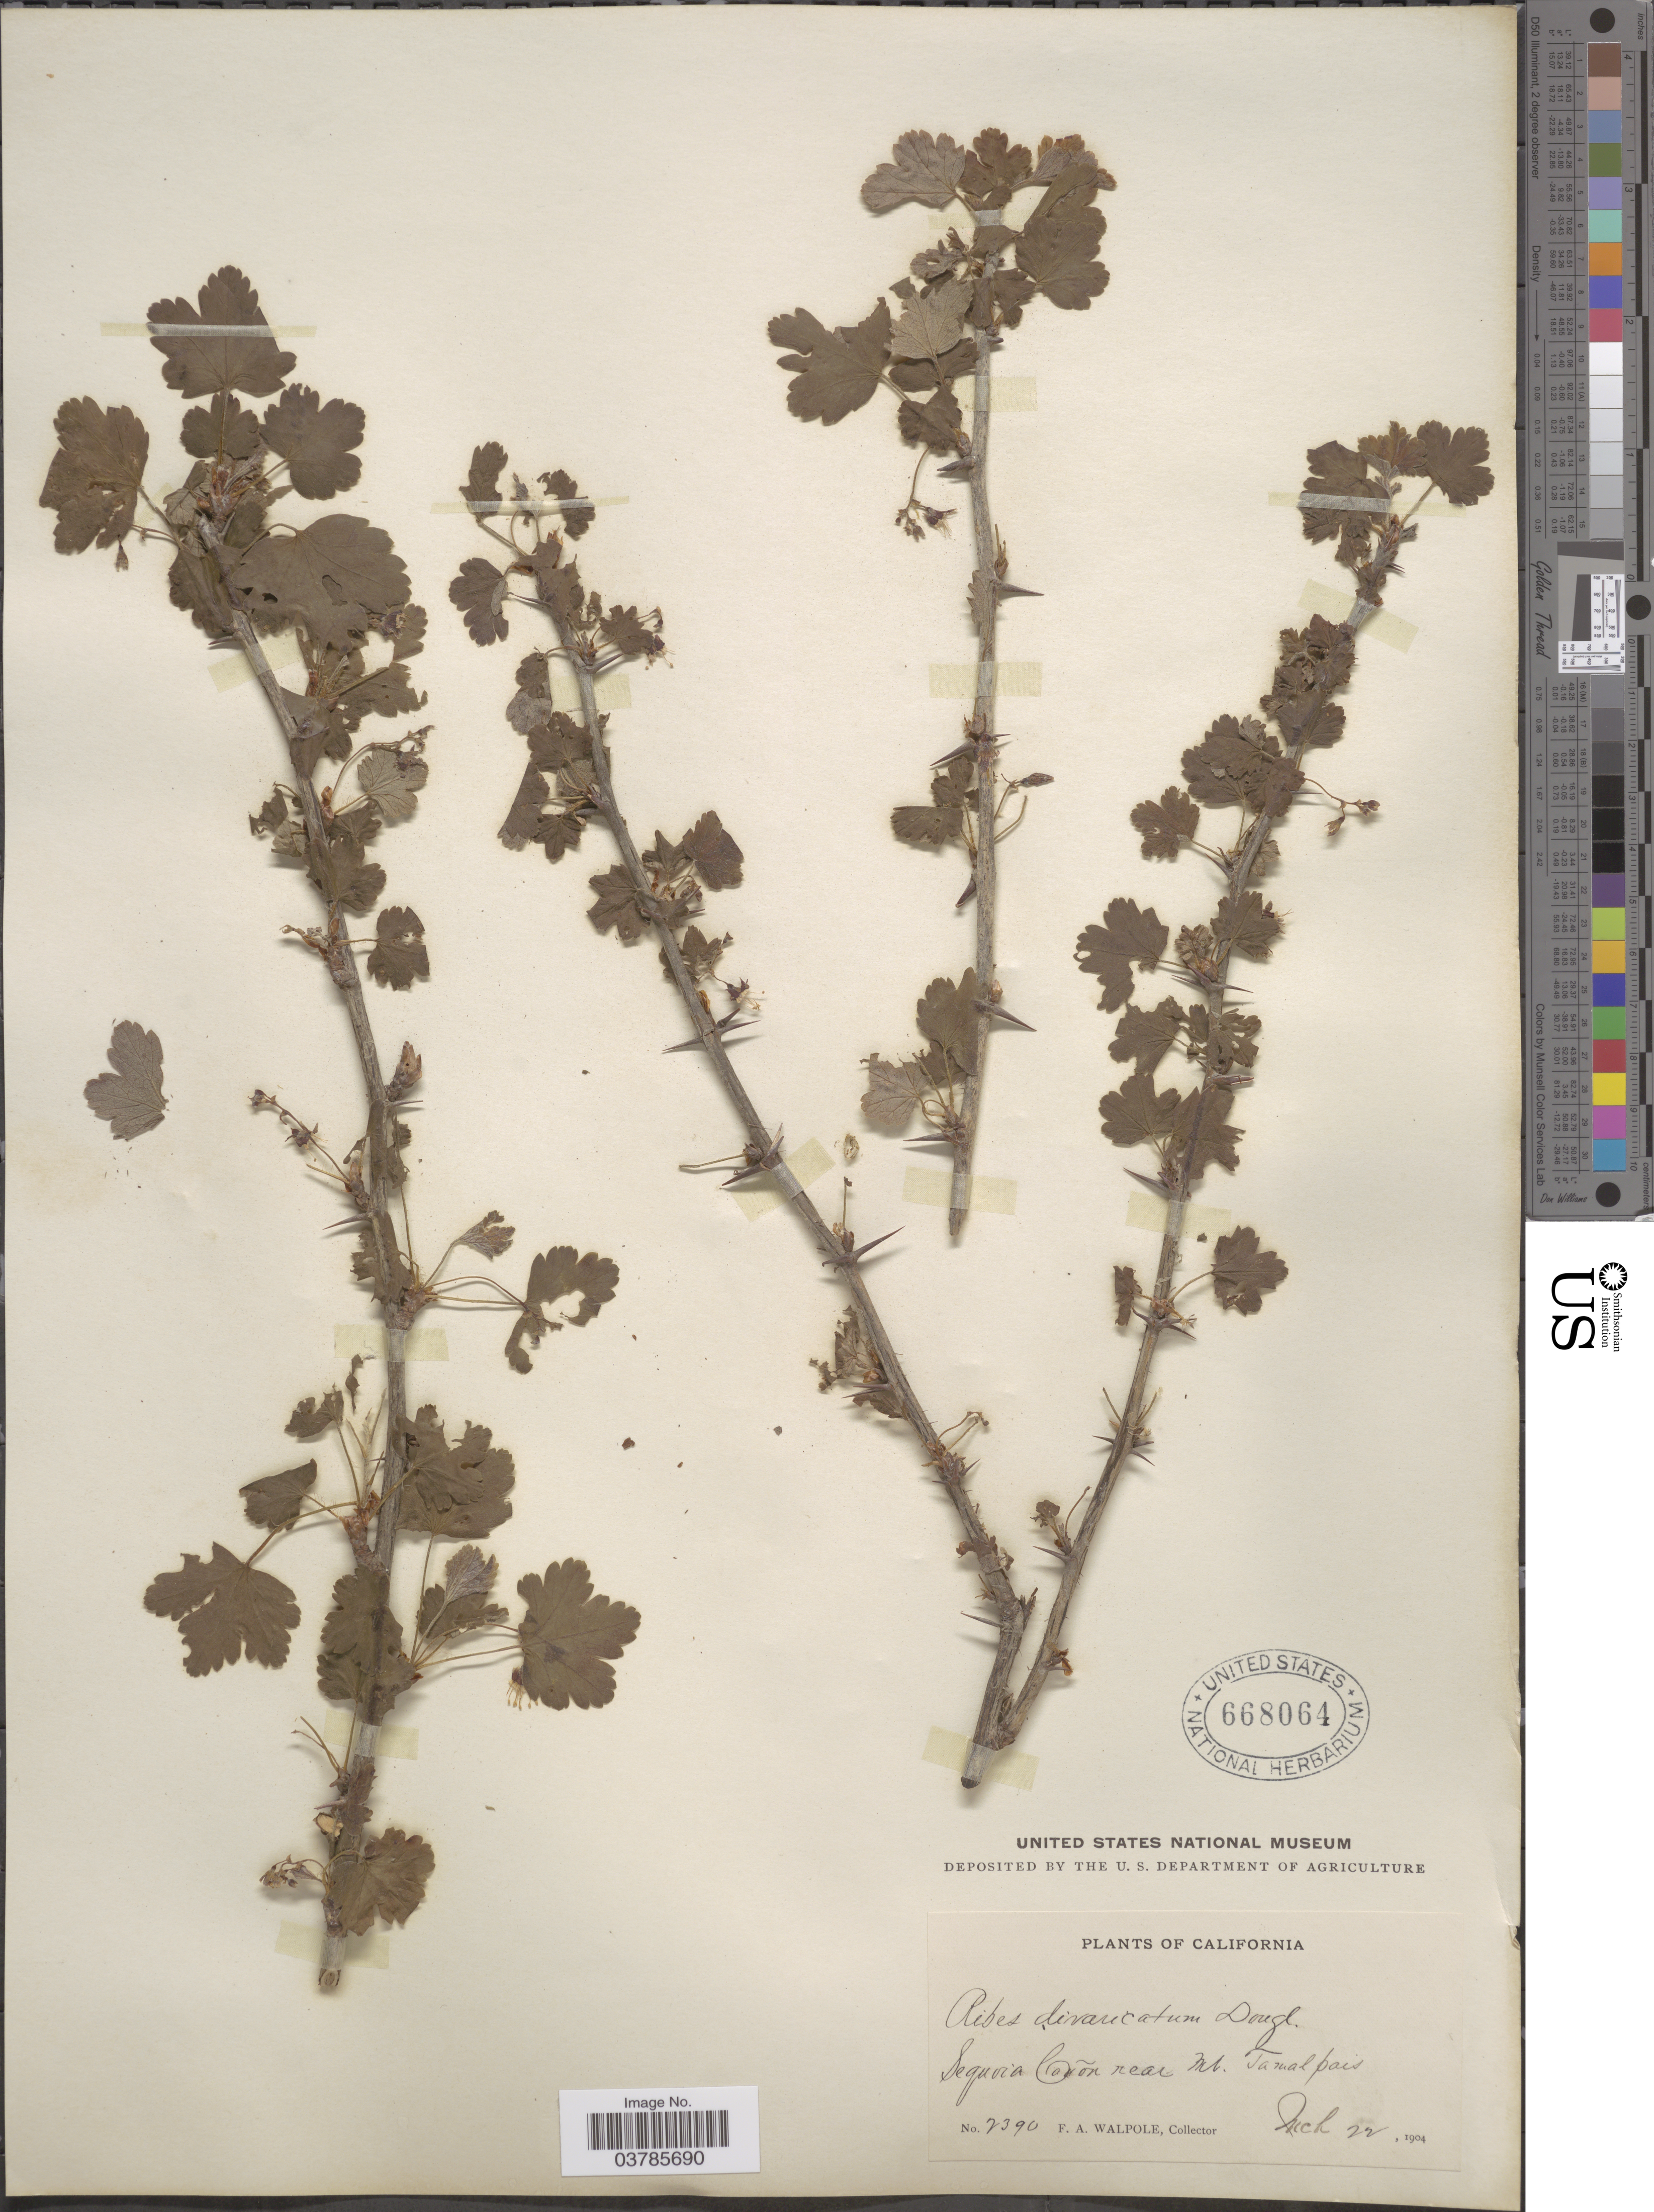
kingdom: Plantae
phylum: Tracheophyta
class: Magnoliopsida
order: Saxifragales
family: Grossulariaceae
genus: Ribes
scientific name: Ribes divaricatum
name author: Douglas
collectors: F. Walpole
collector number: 2390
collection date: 1904-03-22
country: United States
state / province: California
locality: Sequoia Cañon, near Mt. Tomalpais.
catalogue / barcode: US 668064